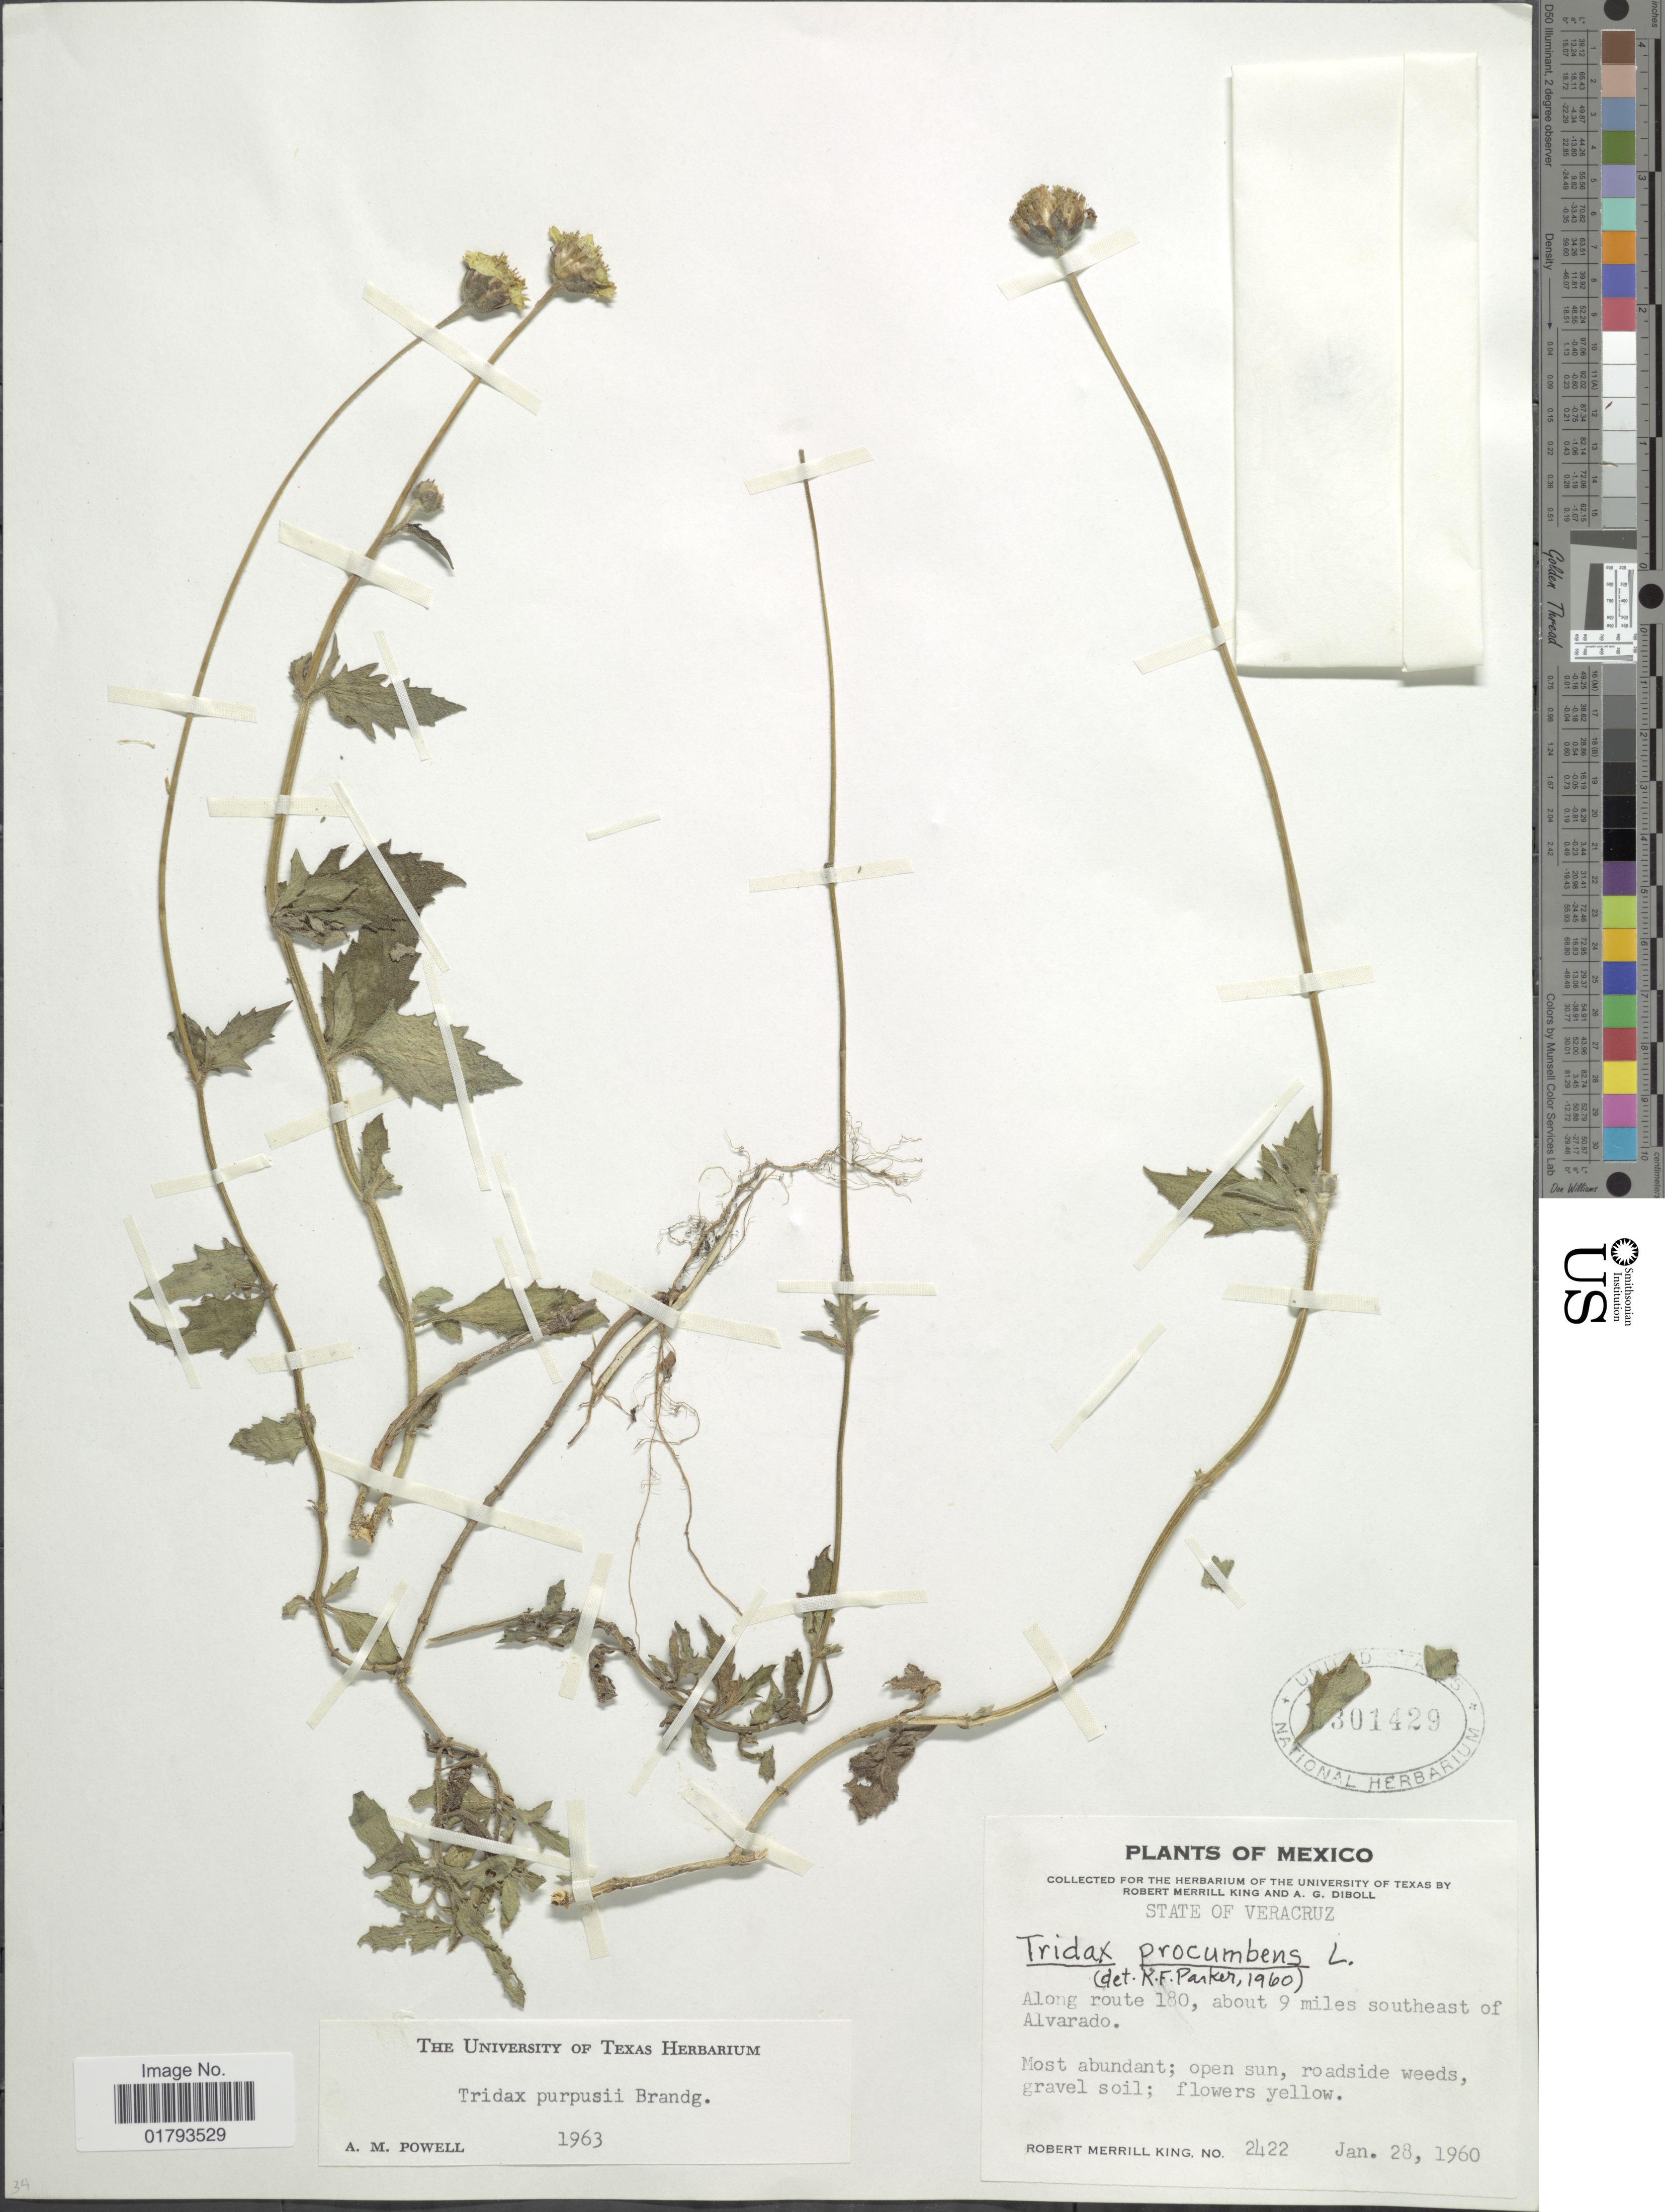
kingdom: Plantae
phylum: Tracheophyta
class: Magnoliopsida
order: Asterales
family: Asteraceae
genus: Tridax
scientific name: Tridax purpusii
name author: Brandg.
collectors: R. M. King & A. Diboll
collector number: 2422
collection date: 1960-01-28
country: Mexico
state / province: Veracruz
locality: State of Veracruz. Along route 180, about 9 miles southeast of Alvarado.